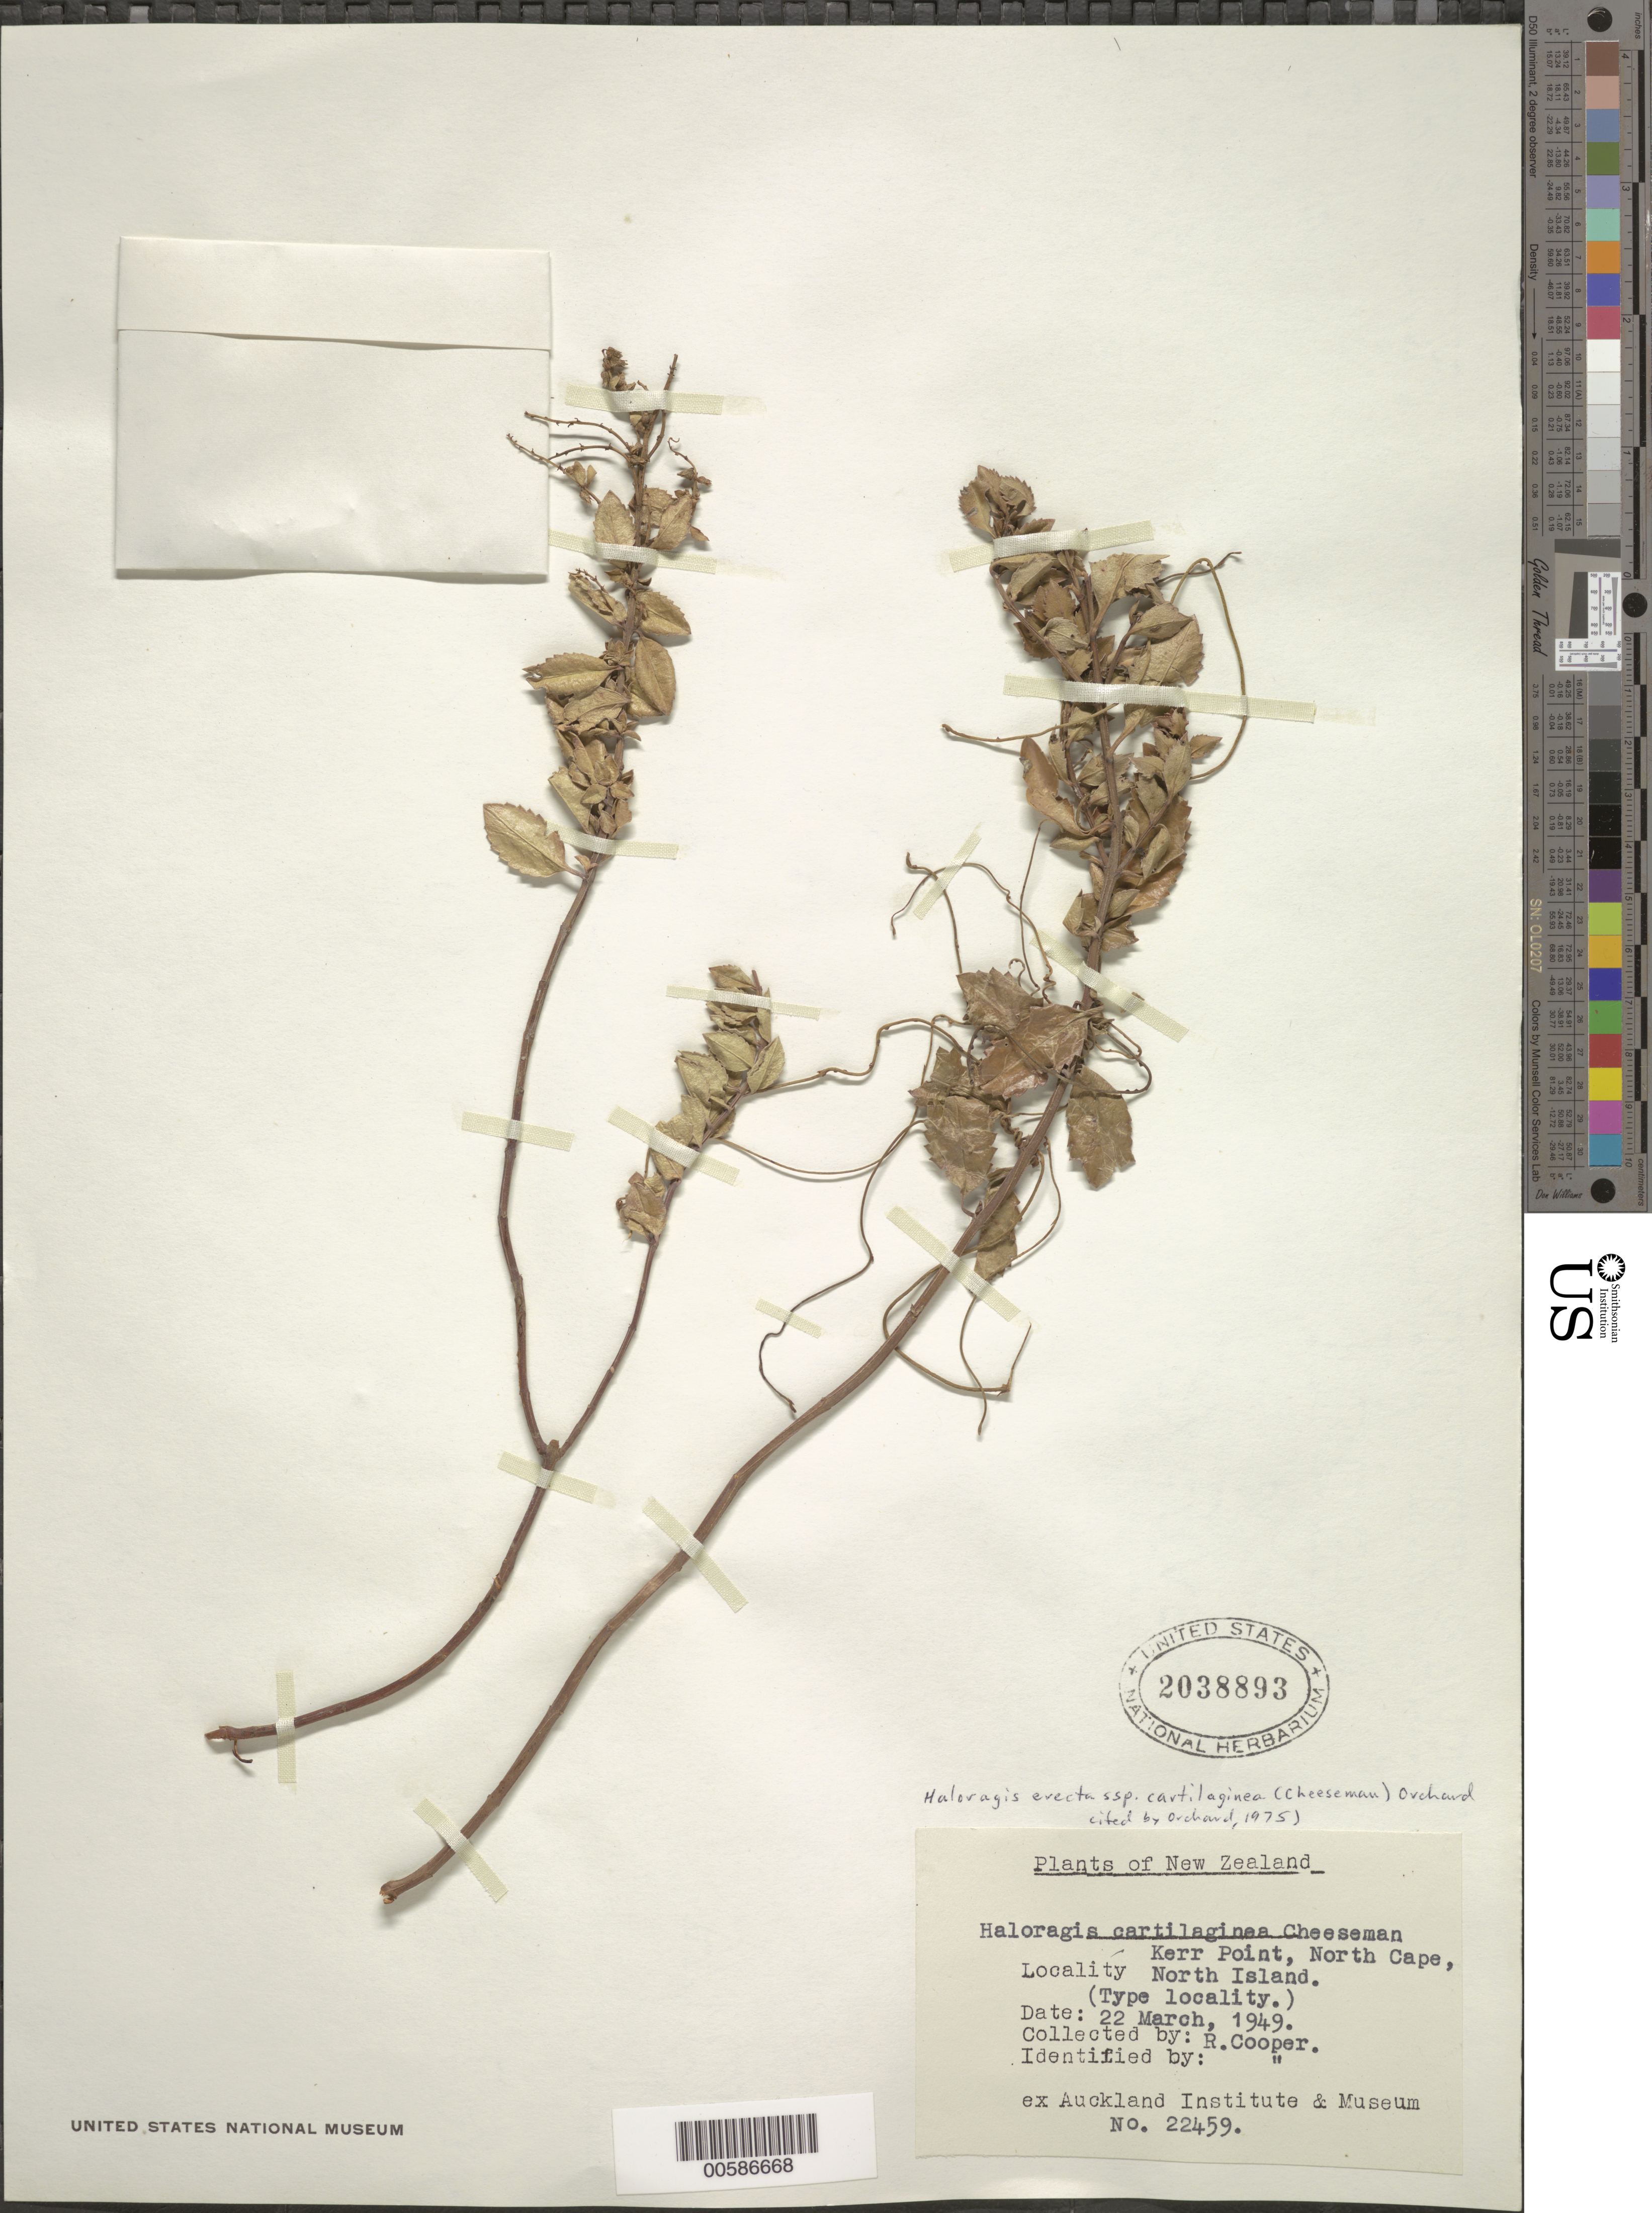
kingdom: Plantae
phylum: Tracheophyta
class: Magnoliopsida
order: Saxifragales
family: Haloragaceae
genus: Haloragis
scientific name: Haloragis erecta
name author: (Banks ex Murray) Oken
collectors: R. Cooper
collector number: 22459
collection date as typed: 22 Mar 1949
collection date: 1949-03-22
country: New Zealand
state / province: Auckland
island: North Island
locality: Kerr Point, North Cape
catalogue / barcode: US 2038893